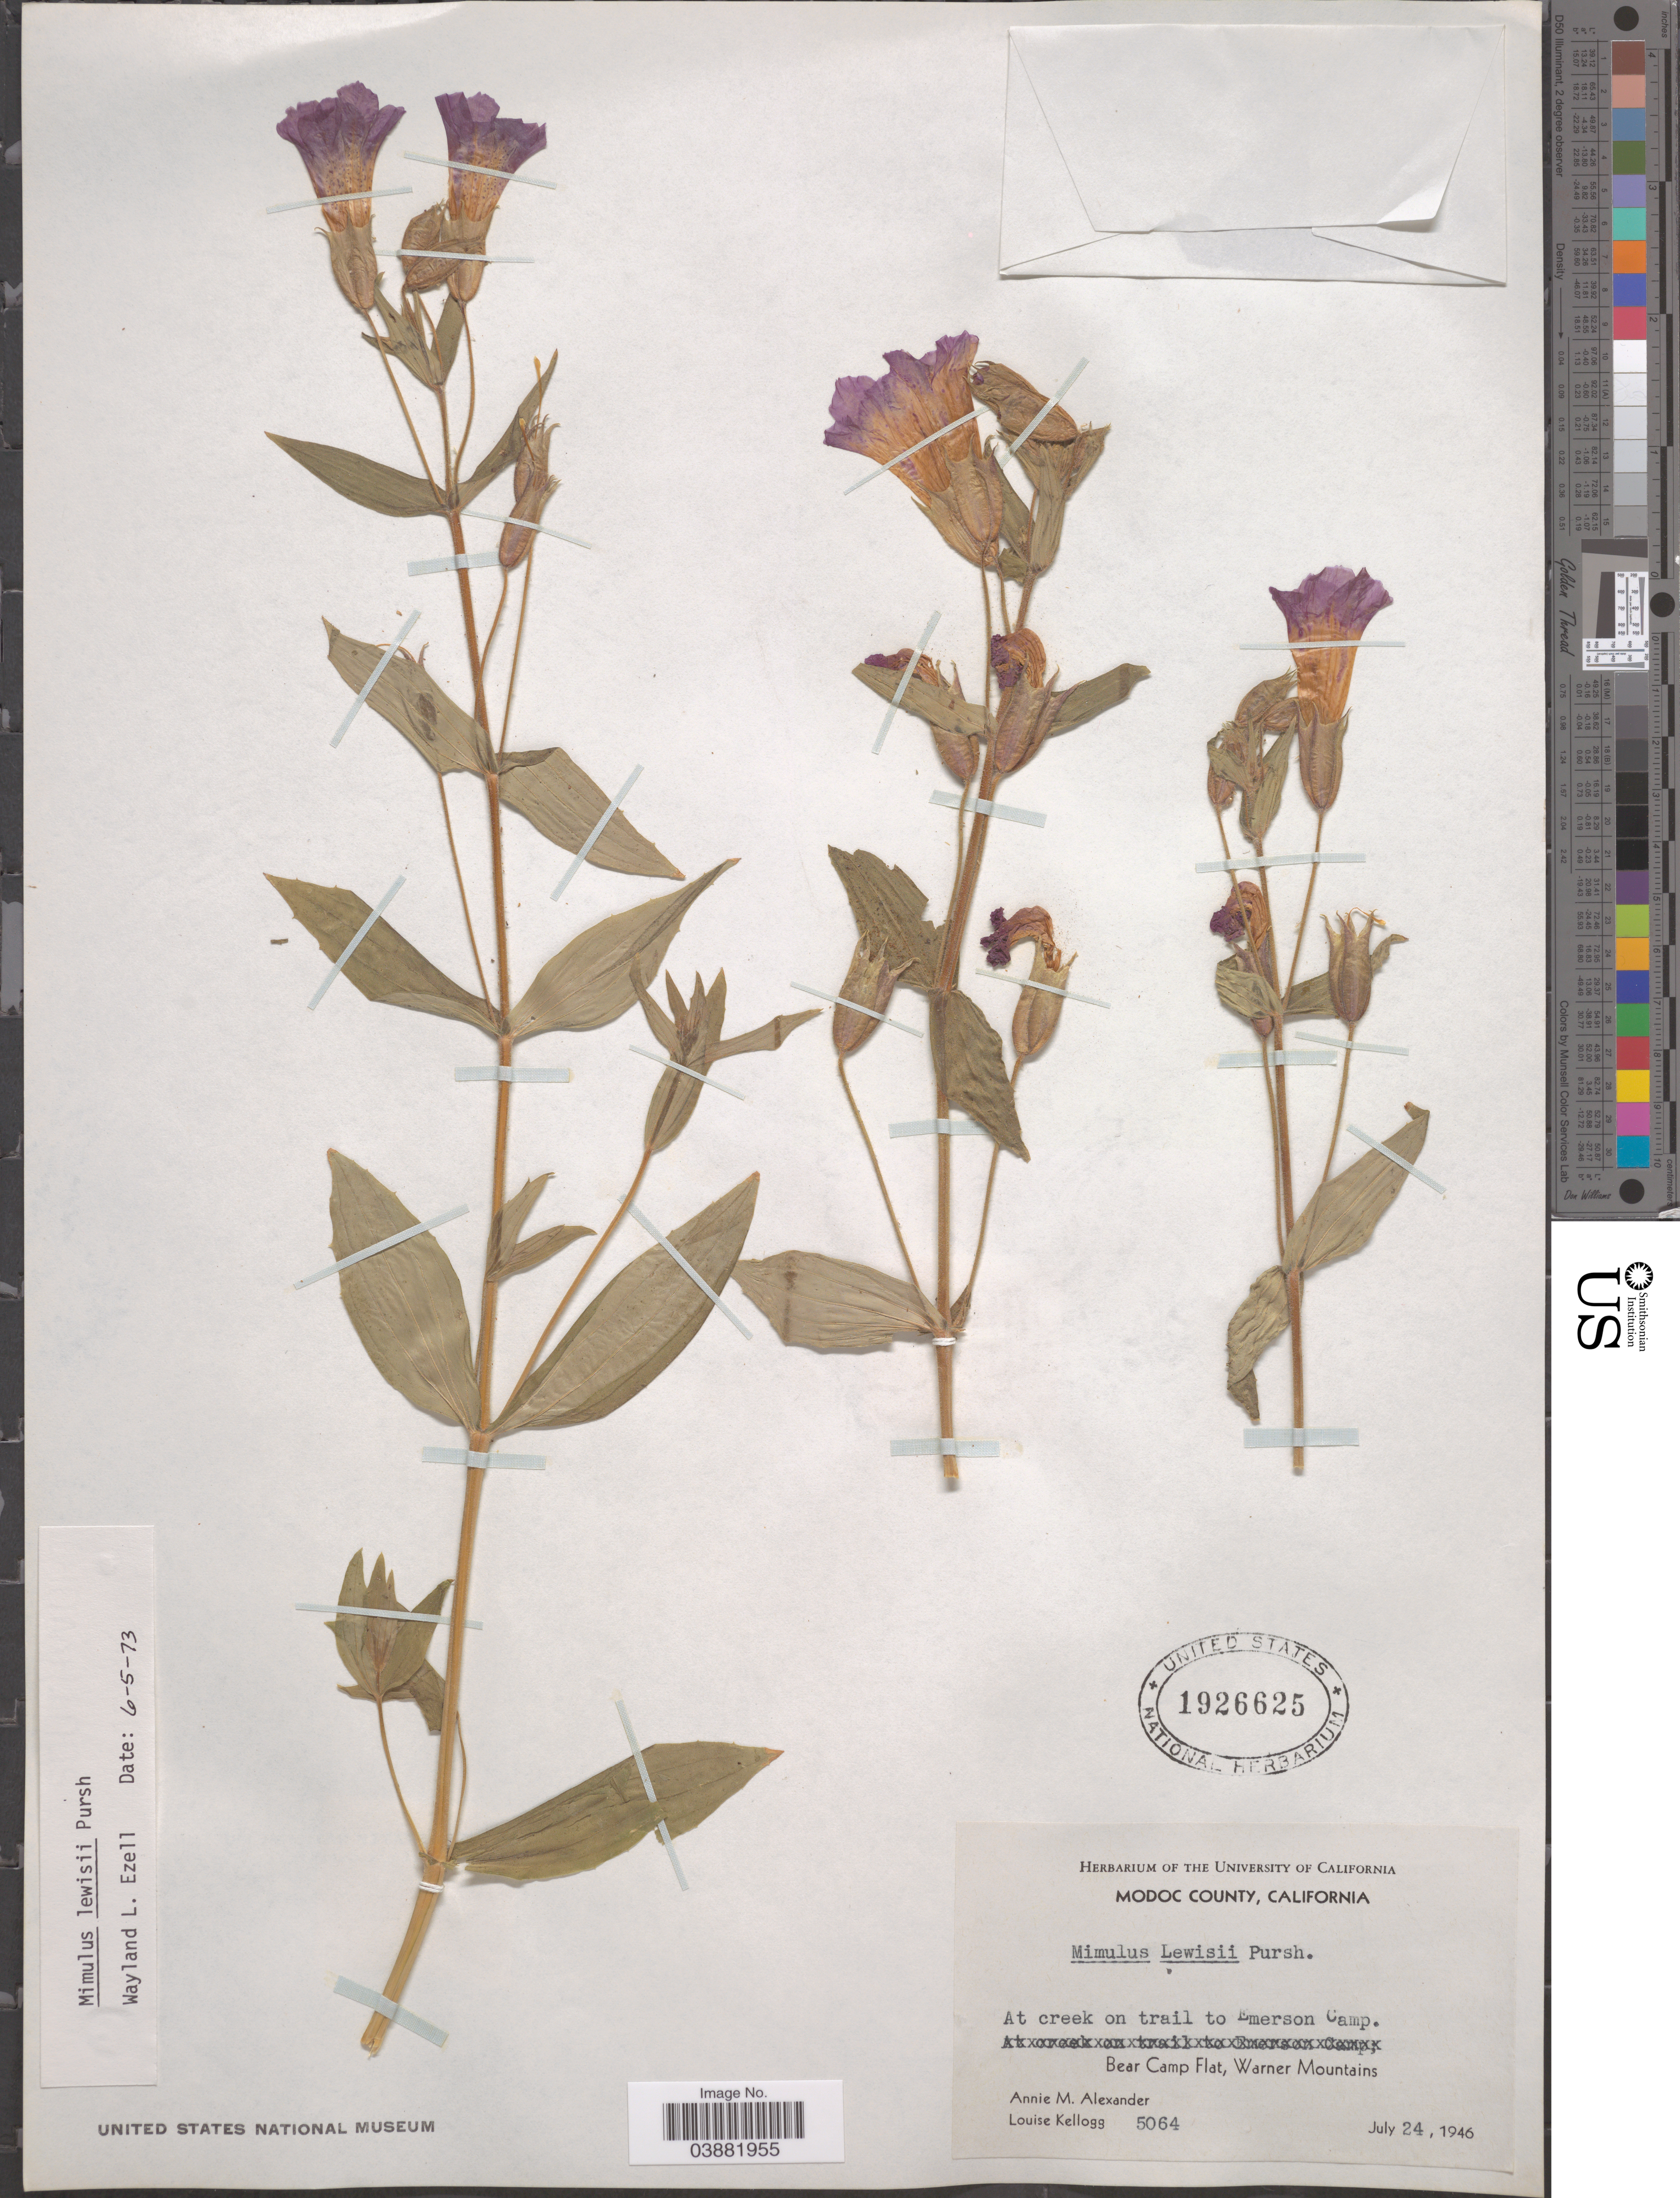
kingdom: Plantae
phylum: Tracheophyta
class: Magnoliopsida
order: Lamiales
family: Phrymaceae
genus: Mimulus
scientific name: Mimulus lewisii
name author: Pursh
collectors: A. M. Alexander & L. Kellogg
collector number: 5064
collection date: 1946-07-24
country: United States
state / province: California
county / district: Modoc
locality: Modoc County. At creek on trail to Emerson Camp. Bear Camp Flat, Warner Mountains.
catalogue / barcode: US 1926625